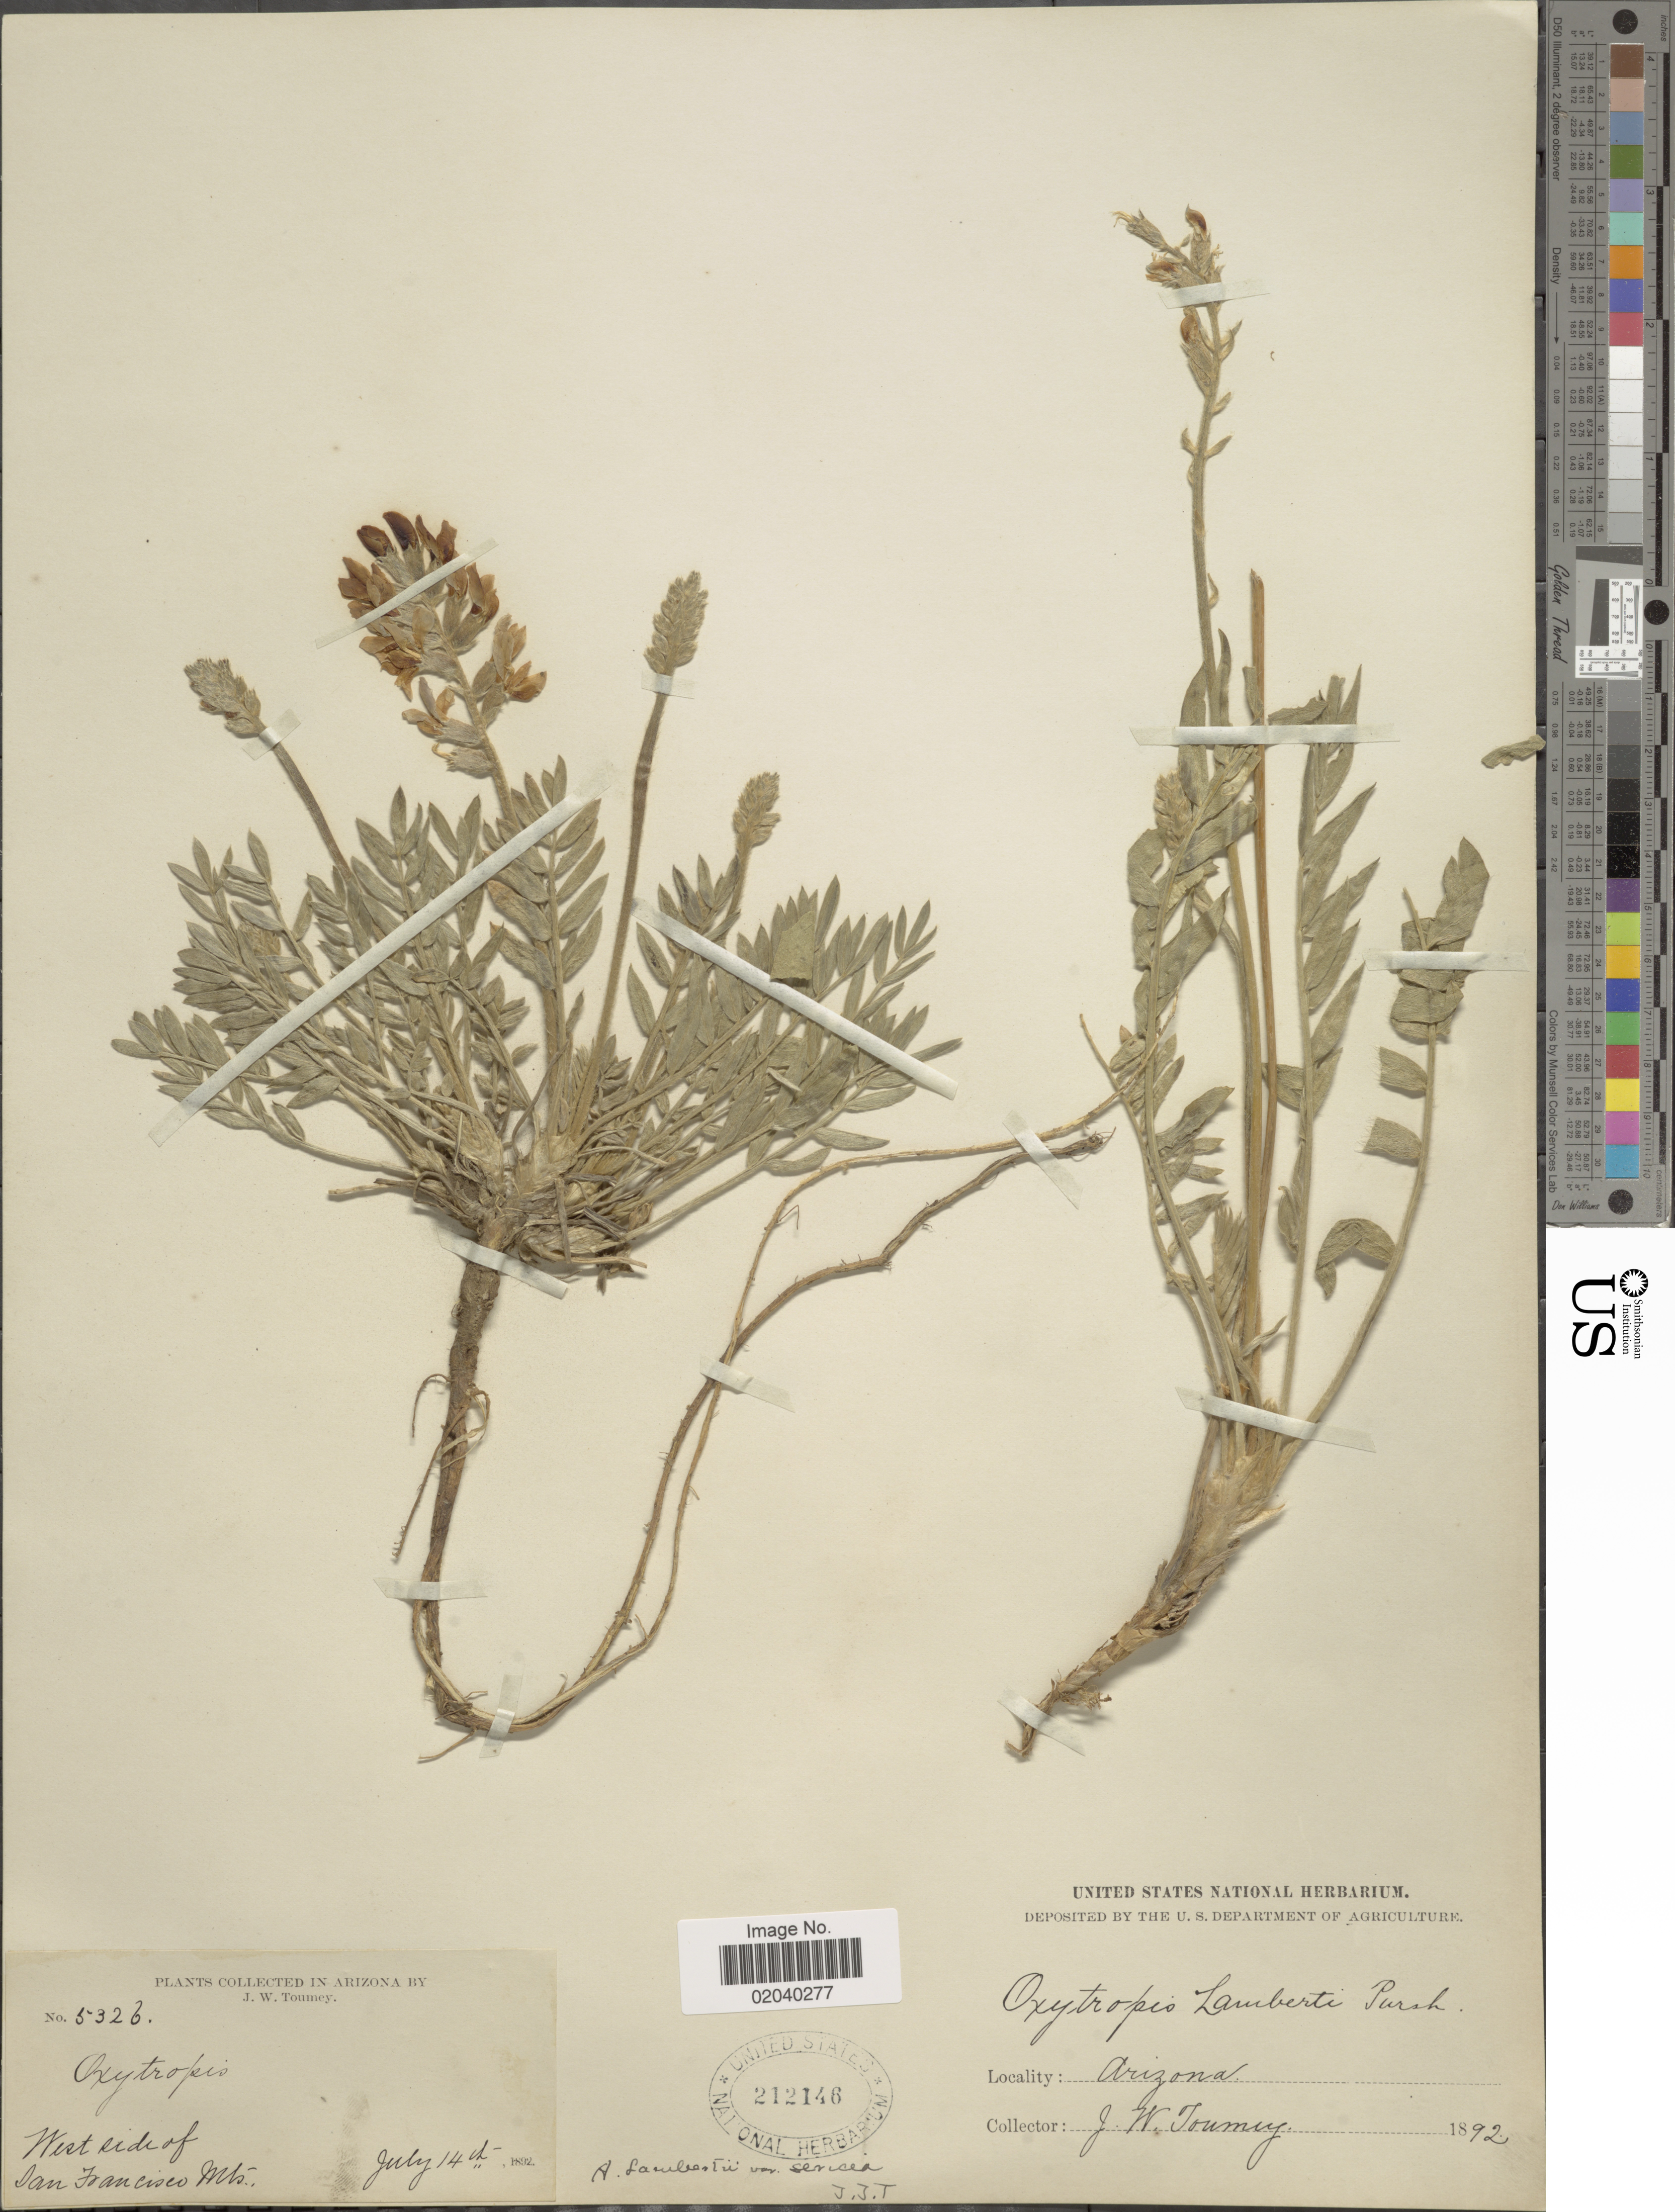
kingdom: Plantae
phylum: Tracheophyta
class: Magnoliopsida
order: Fabales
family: Fabaceae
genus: Oxytropis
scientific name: Oxytropis sericea var. sericea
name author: Nutt.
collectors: J. W. Toumey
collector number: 5326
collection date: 1892-07-14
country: United States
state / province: Arizona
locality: West side of San Francisco Mts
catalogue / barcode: US 212146